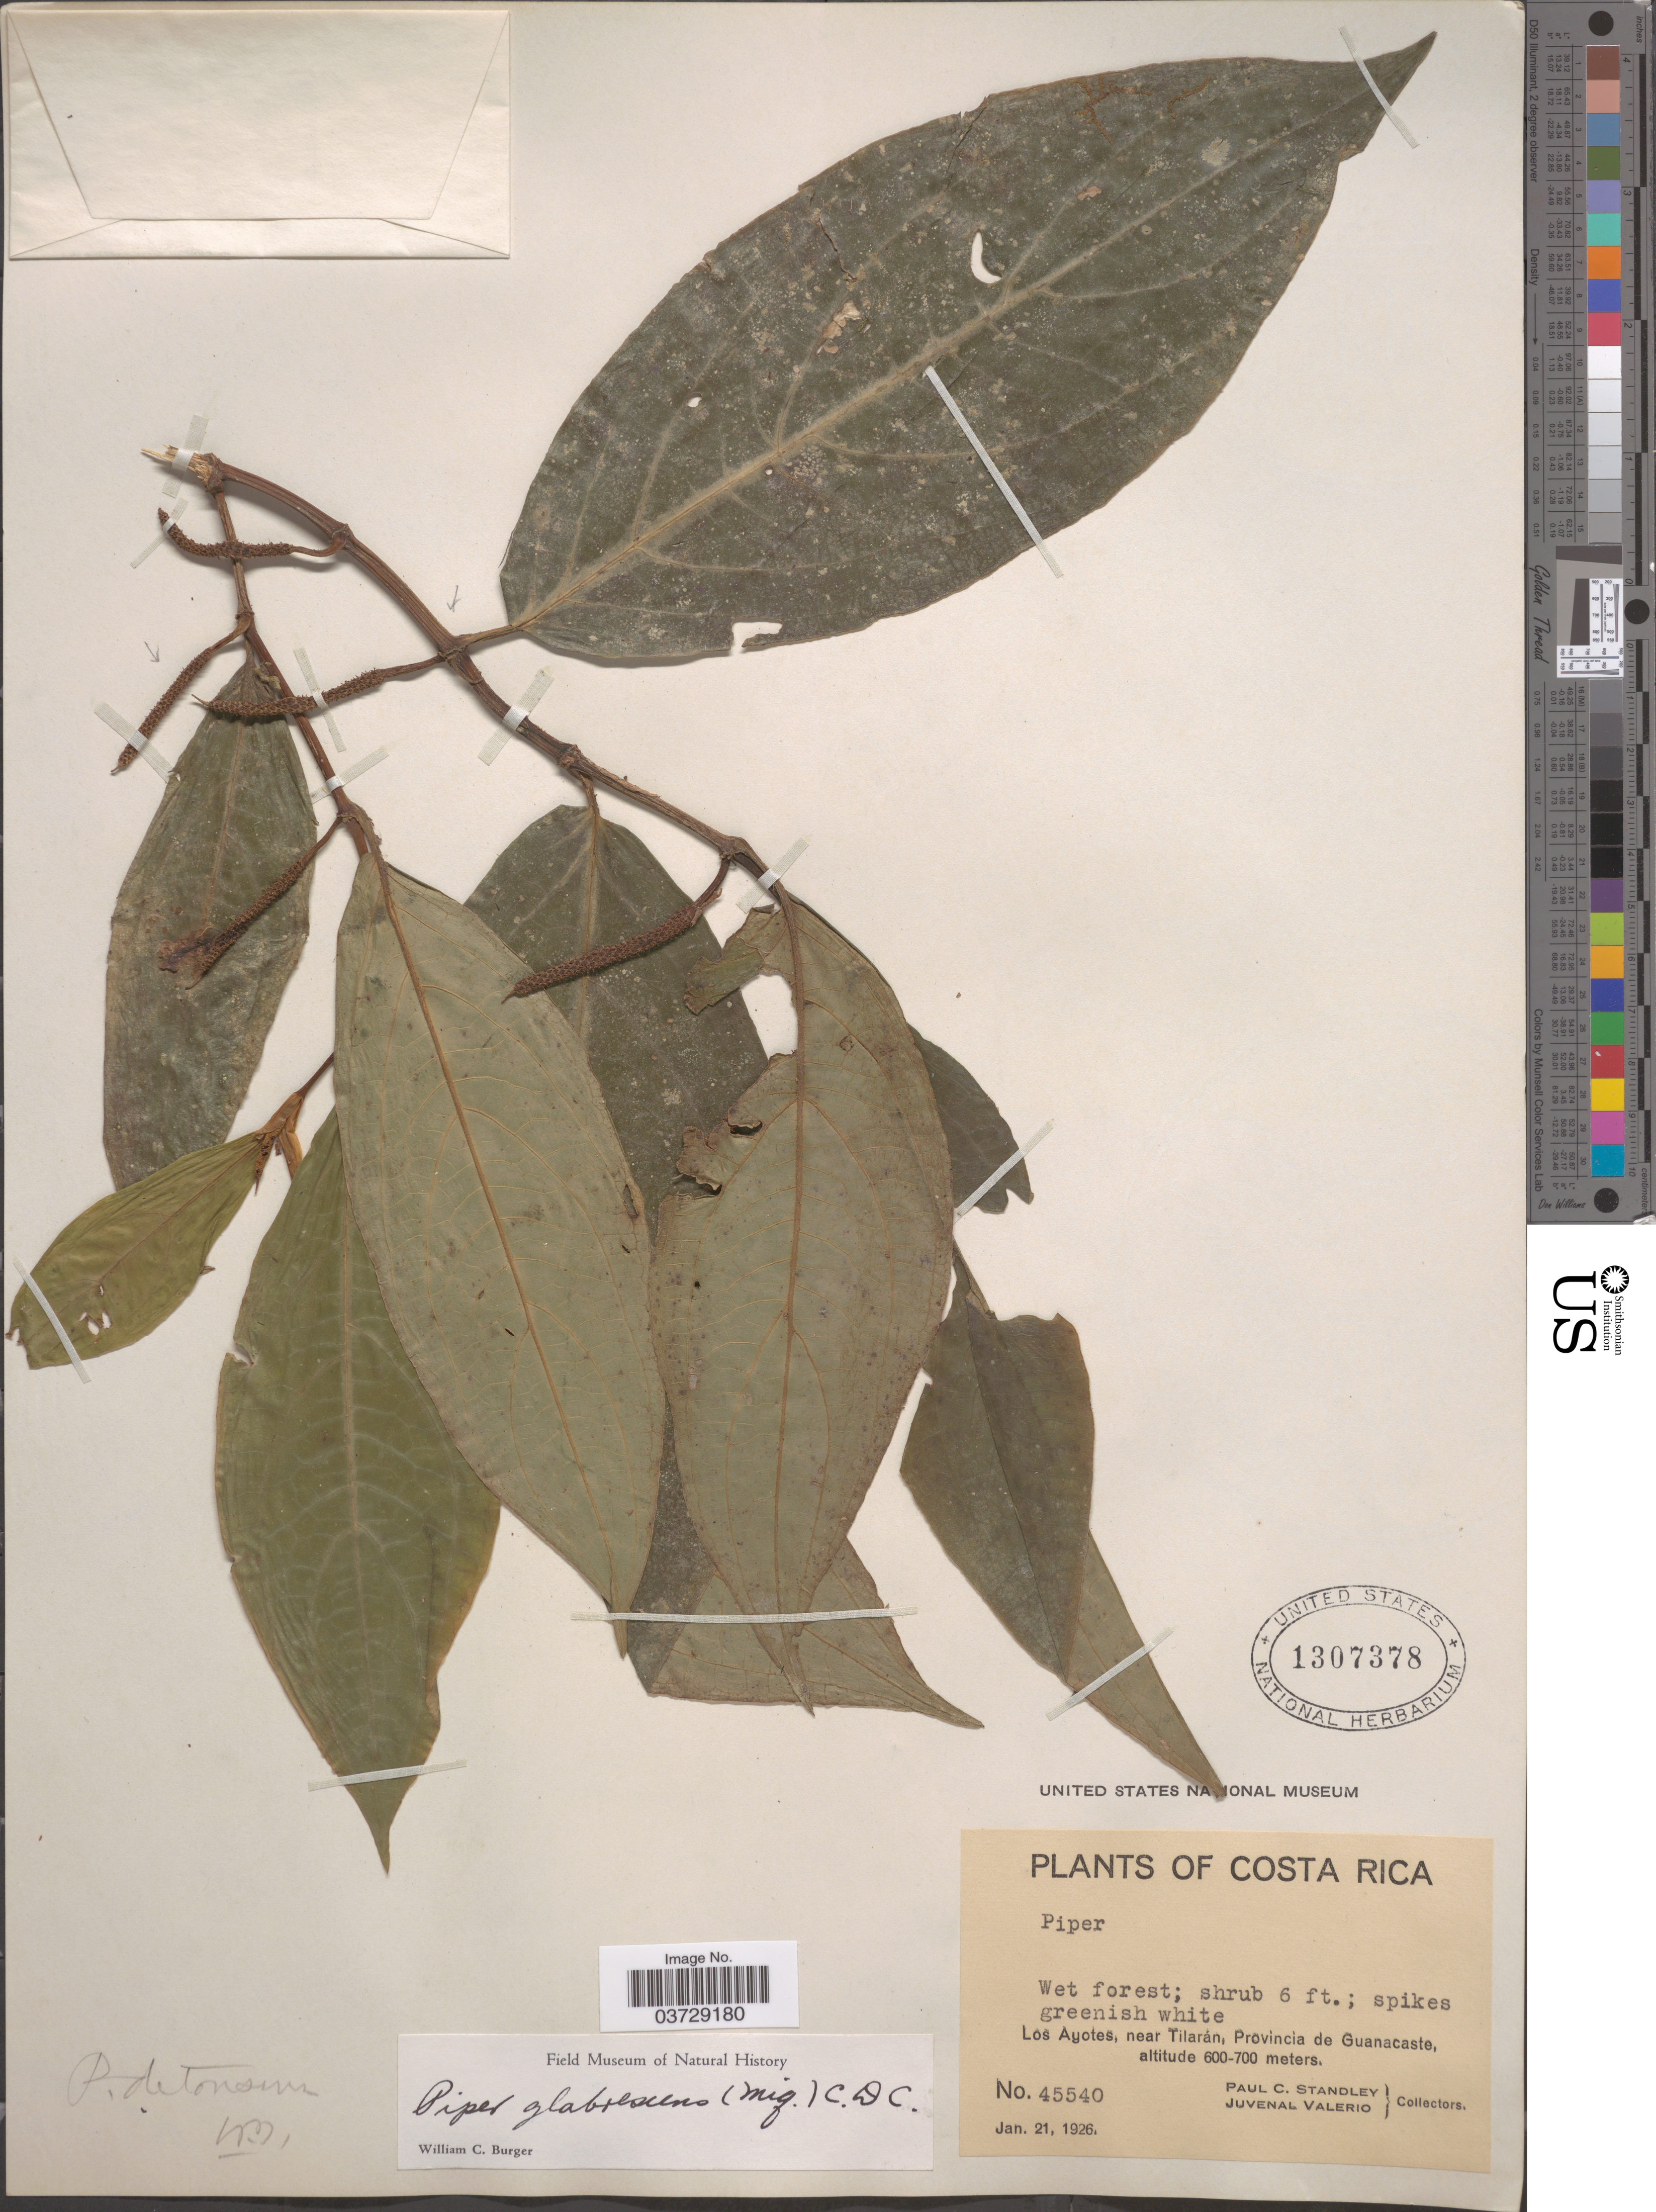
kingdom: Plantae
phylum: Tracheophyta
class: Magnoliopsida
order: Piperales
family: Piperaceae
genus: Piper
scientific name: Piper glabrescens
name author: (Miq.) C. DC.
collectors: P. C. Standley & J. Valerio R.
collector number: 45540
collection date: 1926-01-21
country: Costa Rica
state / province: Guanacaste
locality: Los Ayotes, near Tilarán.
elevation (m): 600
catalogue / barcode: US 1307378